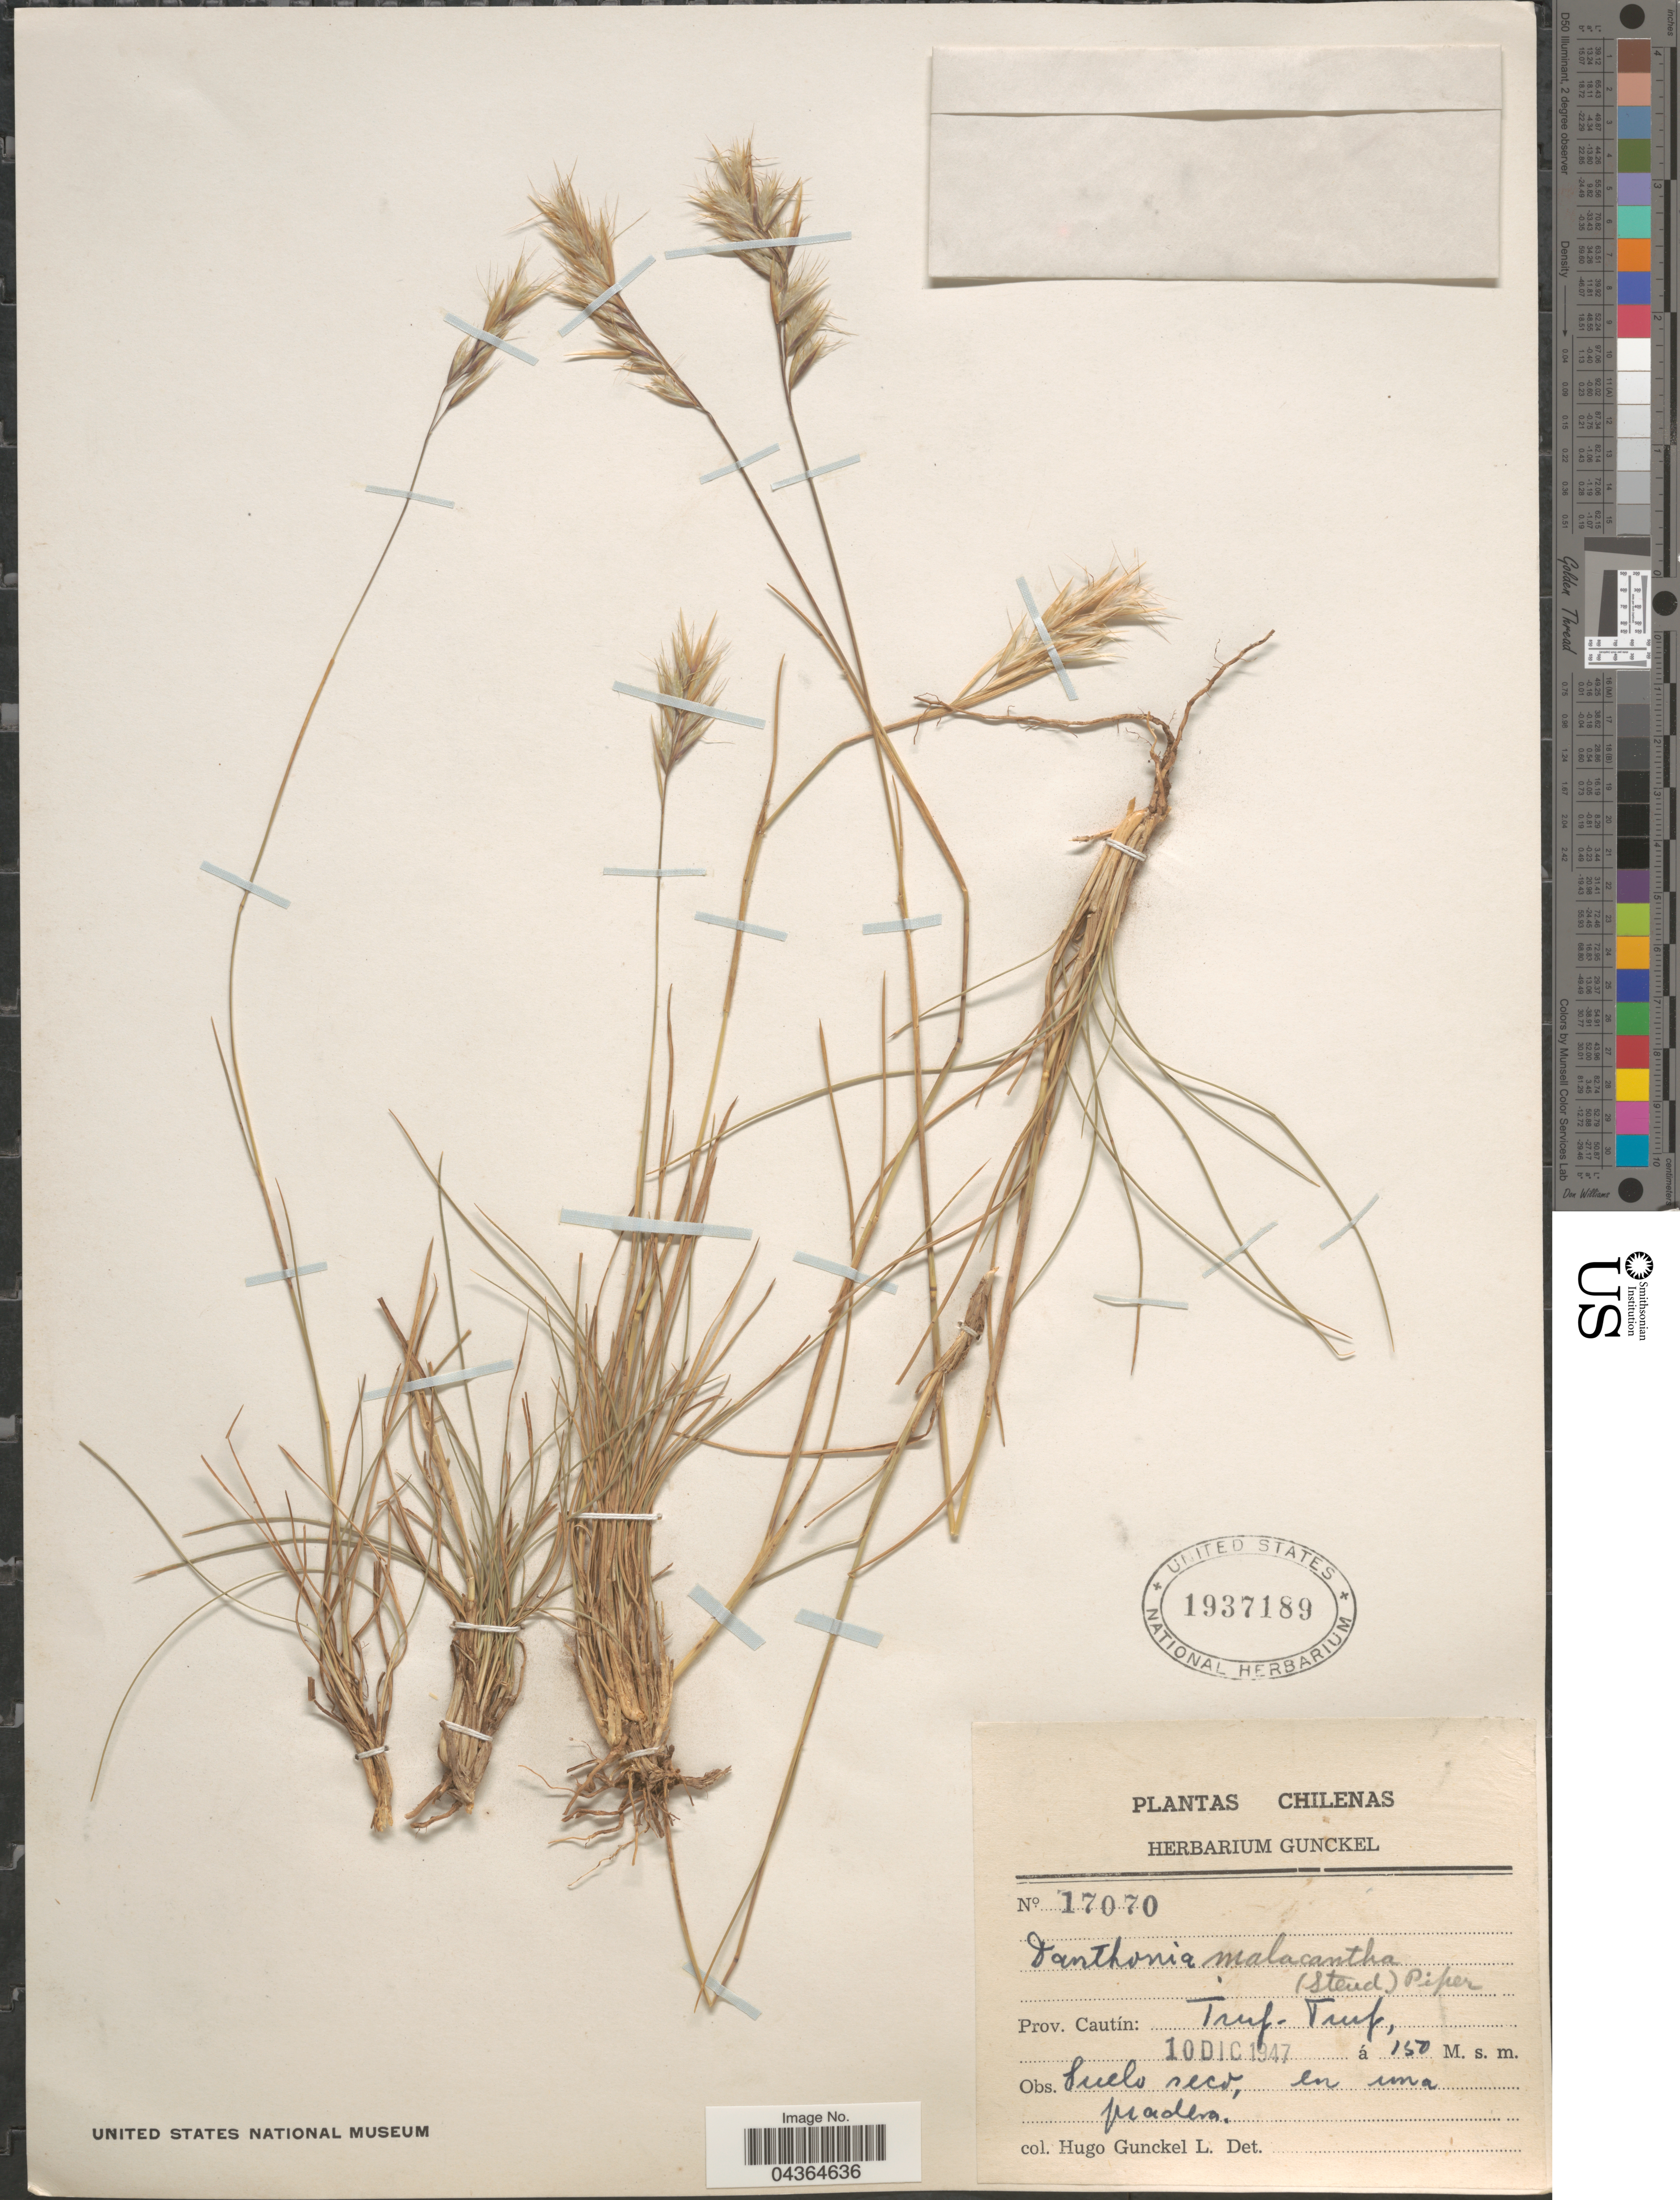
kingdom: Plantae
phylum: Tracheophyta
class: Liliopsida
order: Poales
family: Poaceae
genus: Danthonia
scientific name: Danthonia malacantha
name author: (Steud.) Pilg.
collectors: H. Gunckel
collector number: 17070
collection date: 1947-12-10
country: Chile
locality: Chilenas. Prov. Cautín: Truf- Truf.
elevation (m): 150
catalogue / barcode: US 1937189